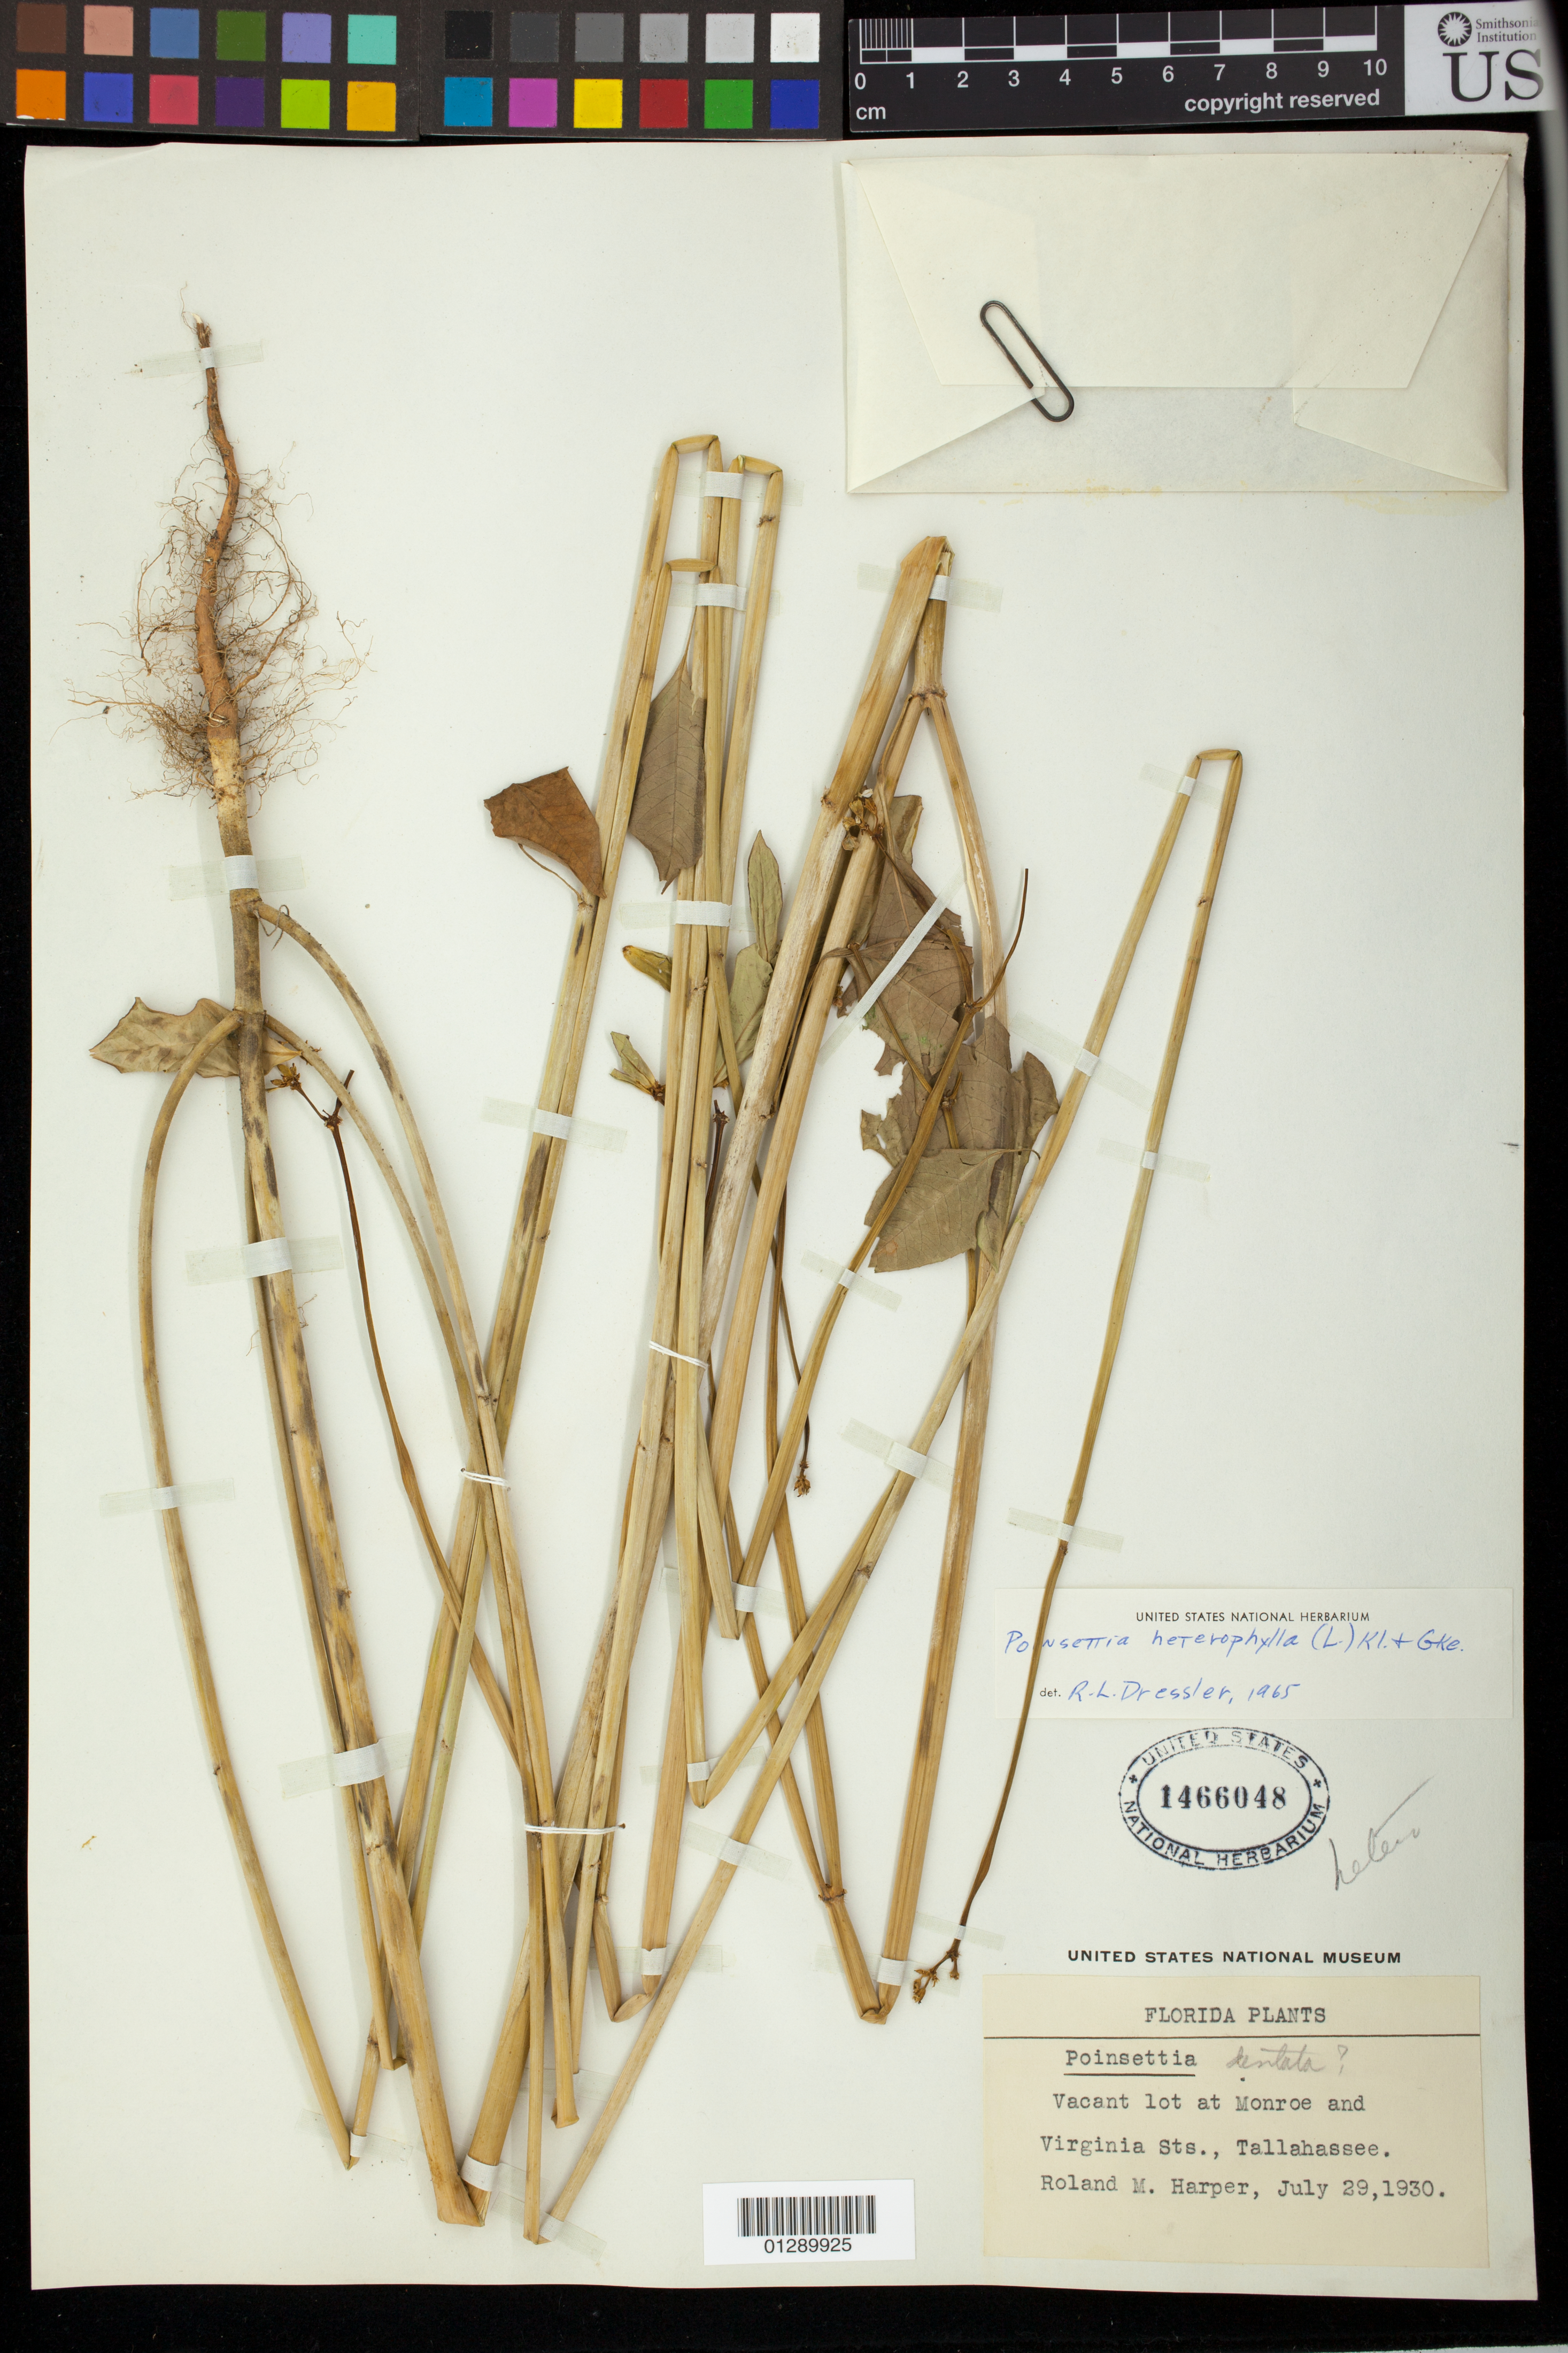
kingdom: Plantae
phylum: Tracheophyta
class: Magnoliopsida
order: Malpighiales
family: Euphorbiaceae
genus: Euphorbia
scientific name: Euphorbia heterophylla var. cyathophora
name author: (Murr.) Griseb.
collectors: R. M. Harper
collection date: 1930-07-29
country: United States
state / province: Florida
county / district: Leon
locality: Vacant lot at Monroe and Virginia Sts., Tallahassee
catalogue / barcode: US 1466048